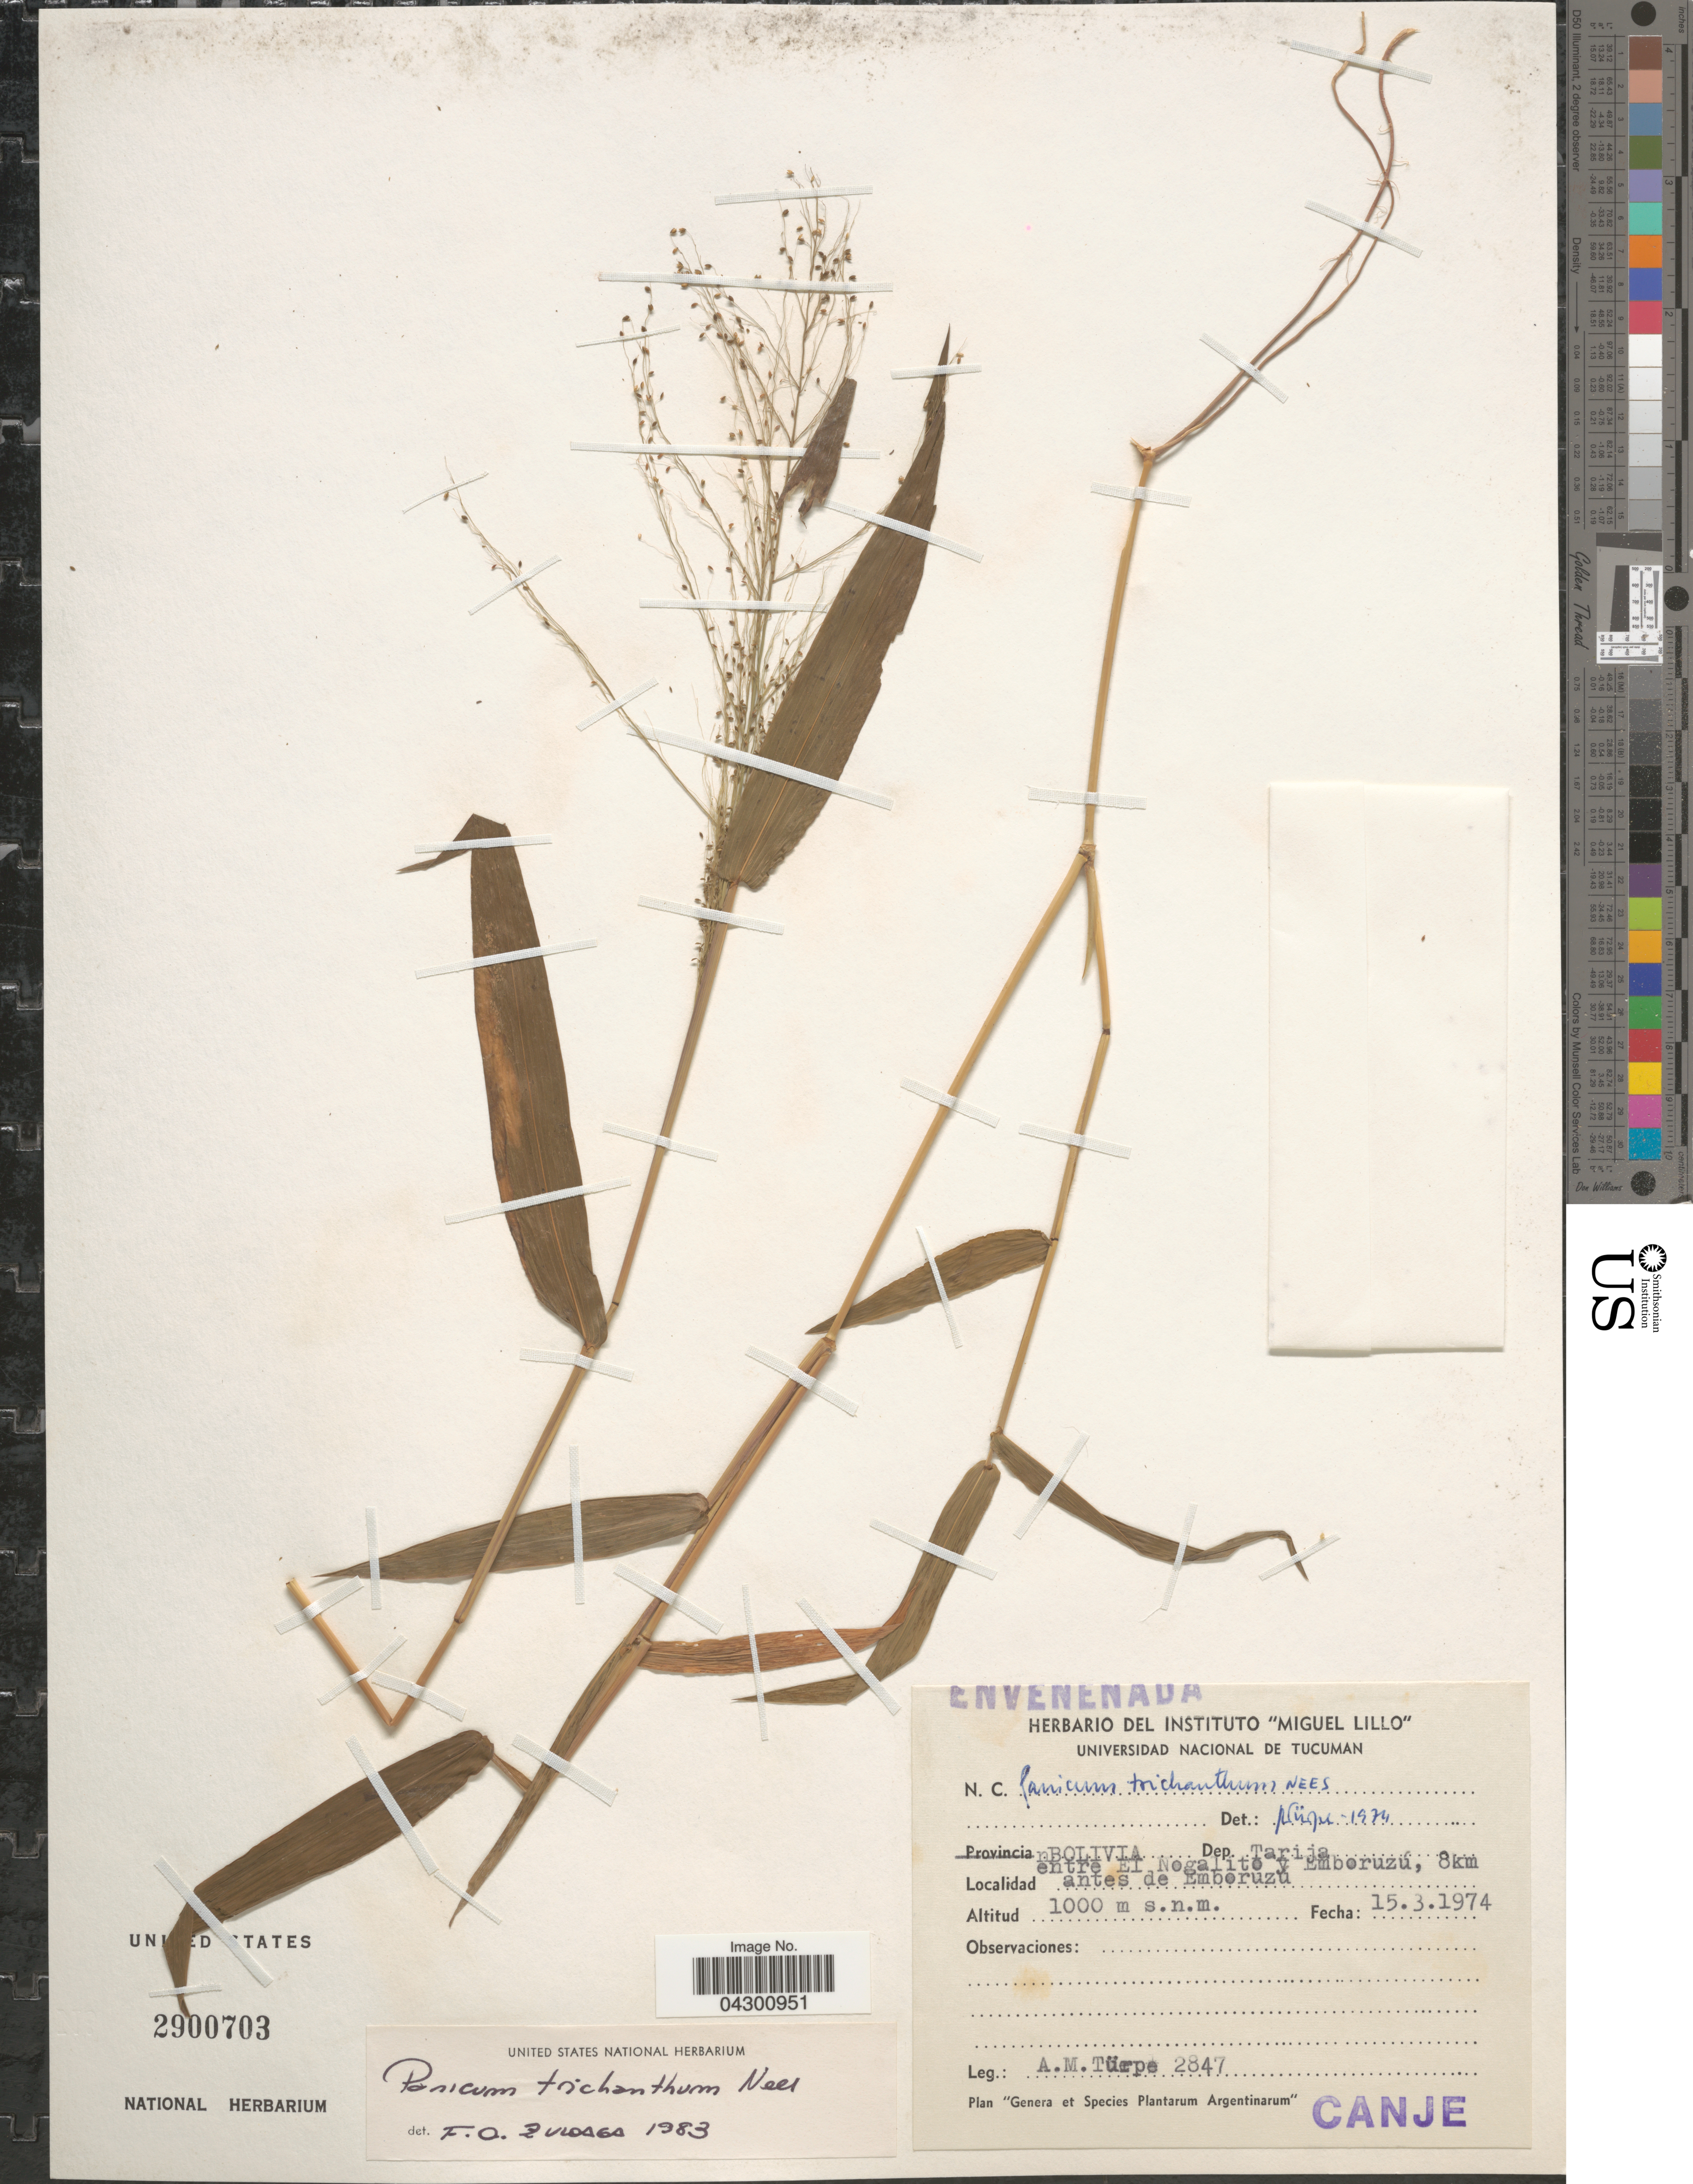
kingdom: Plantae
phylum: Tracheophyta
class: Liliopsida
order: Poales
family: Poaceae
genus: Panicum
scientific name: Panicum trichanthum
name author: Nees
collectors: A. Türpe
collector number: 2847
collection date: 1974-03-15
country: Bolivia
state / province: Tarija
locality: Dep. Tarija entre El Nogalito Emboruzú, 8km antes de Emboruzú.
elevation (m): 1000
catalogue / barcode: US 2900703